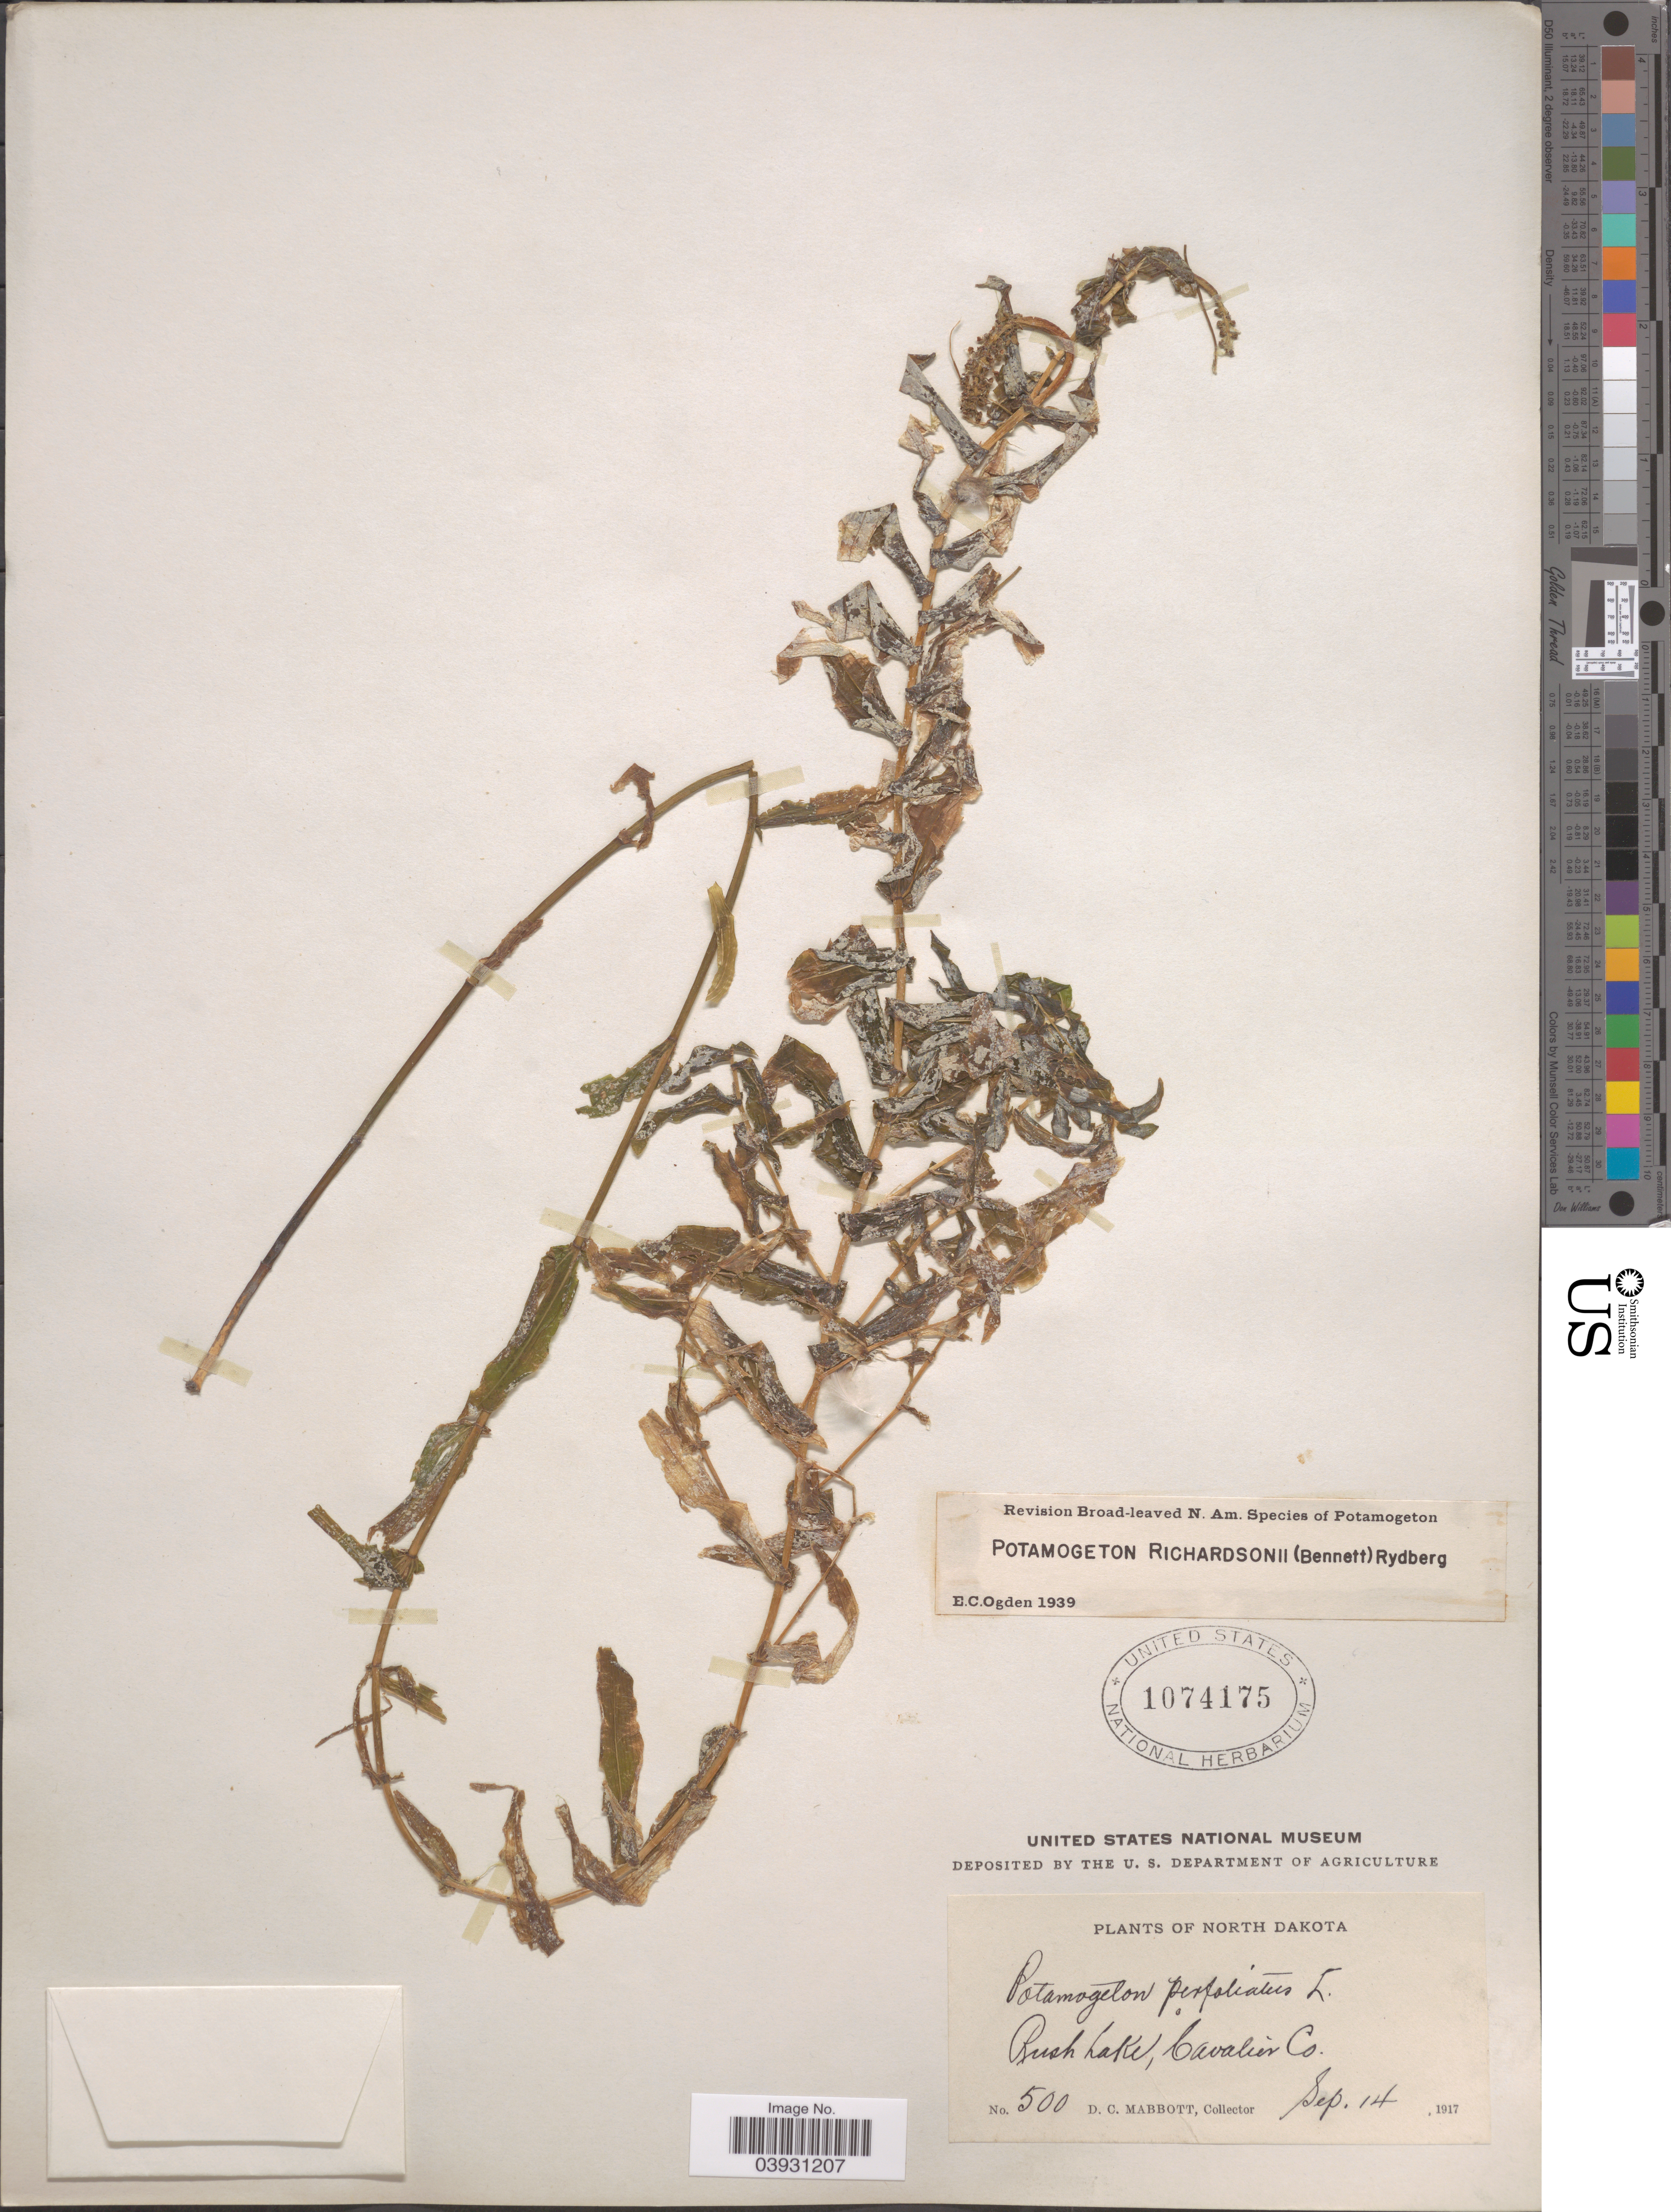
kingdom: Plantae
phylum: Tracheophyta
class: Liliopsida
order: Alismatales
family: Potamogetonaceae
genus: Potamogeton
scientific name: Potamogeton richardsonii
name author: (A.W. Benn.) Rydb.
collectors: D. Mabbott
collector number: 500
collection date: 1917-09-14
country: United States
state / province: North Dakota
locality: Rush Lake, Cavalier Co.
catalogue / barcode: US 1074175